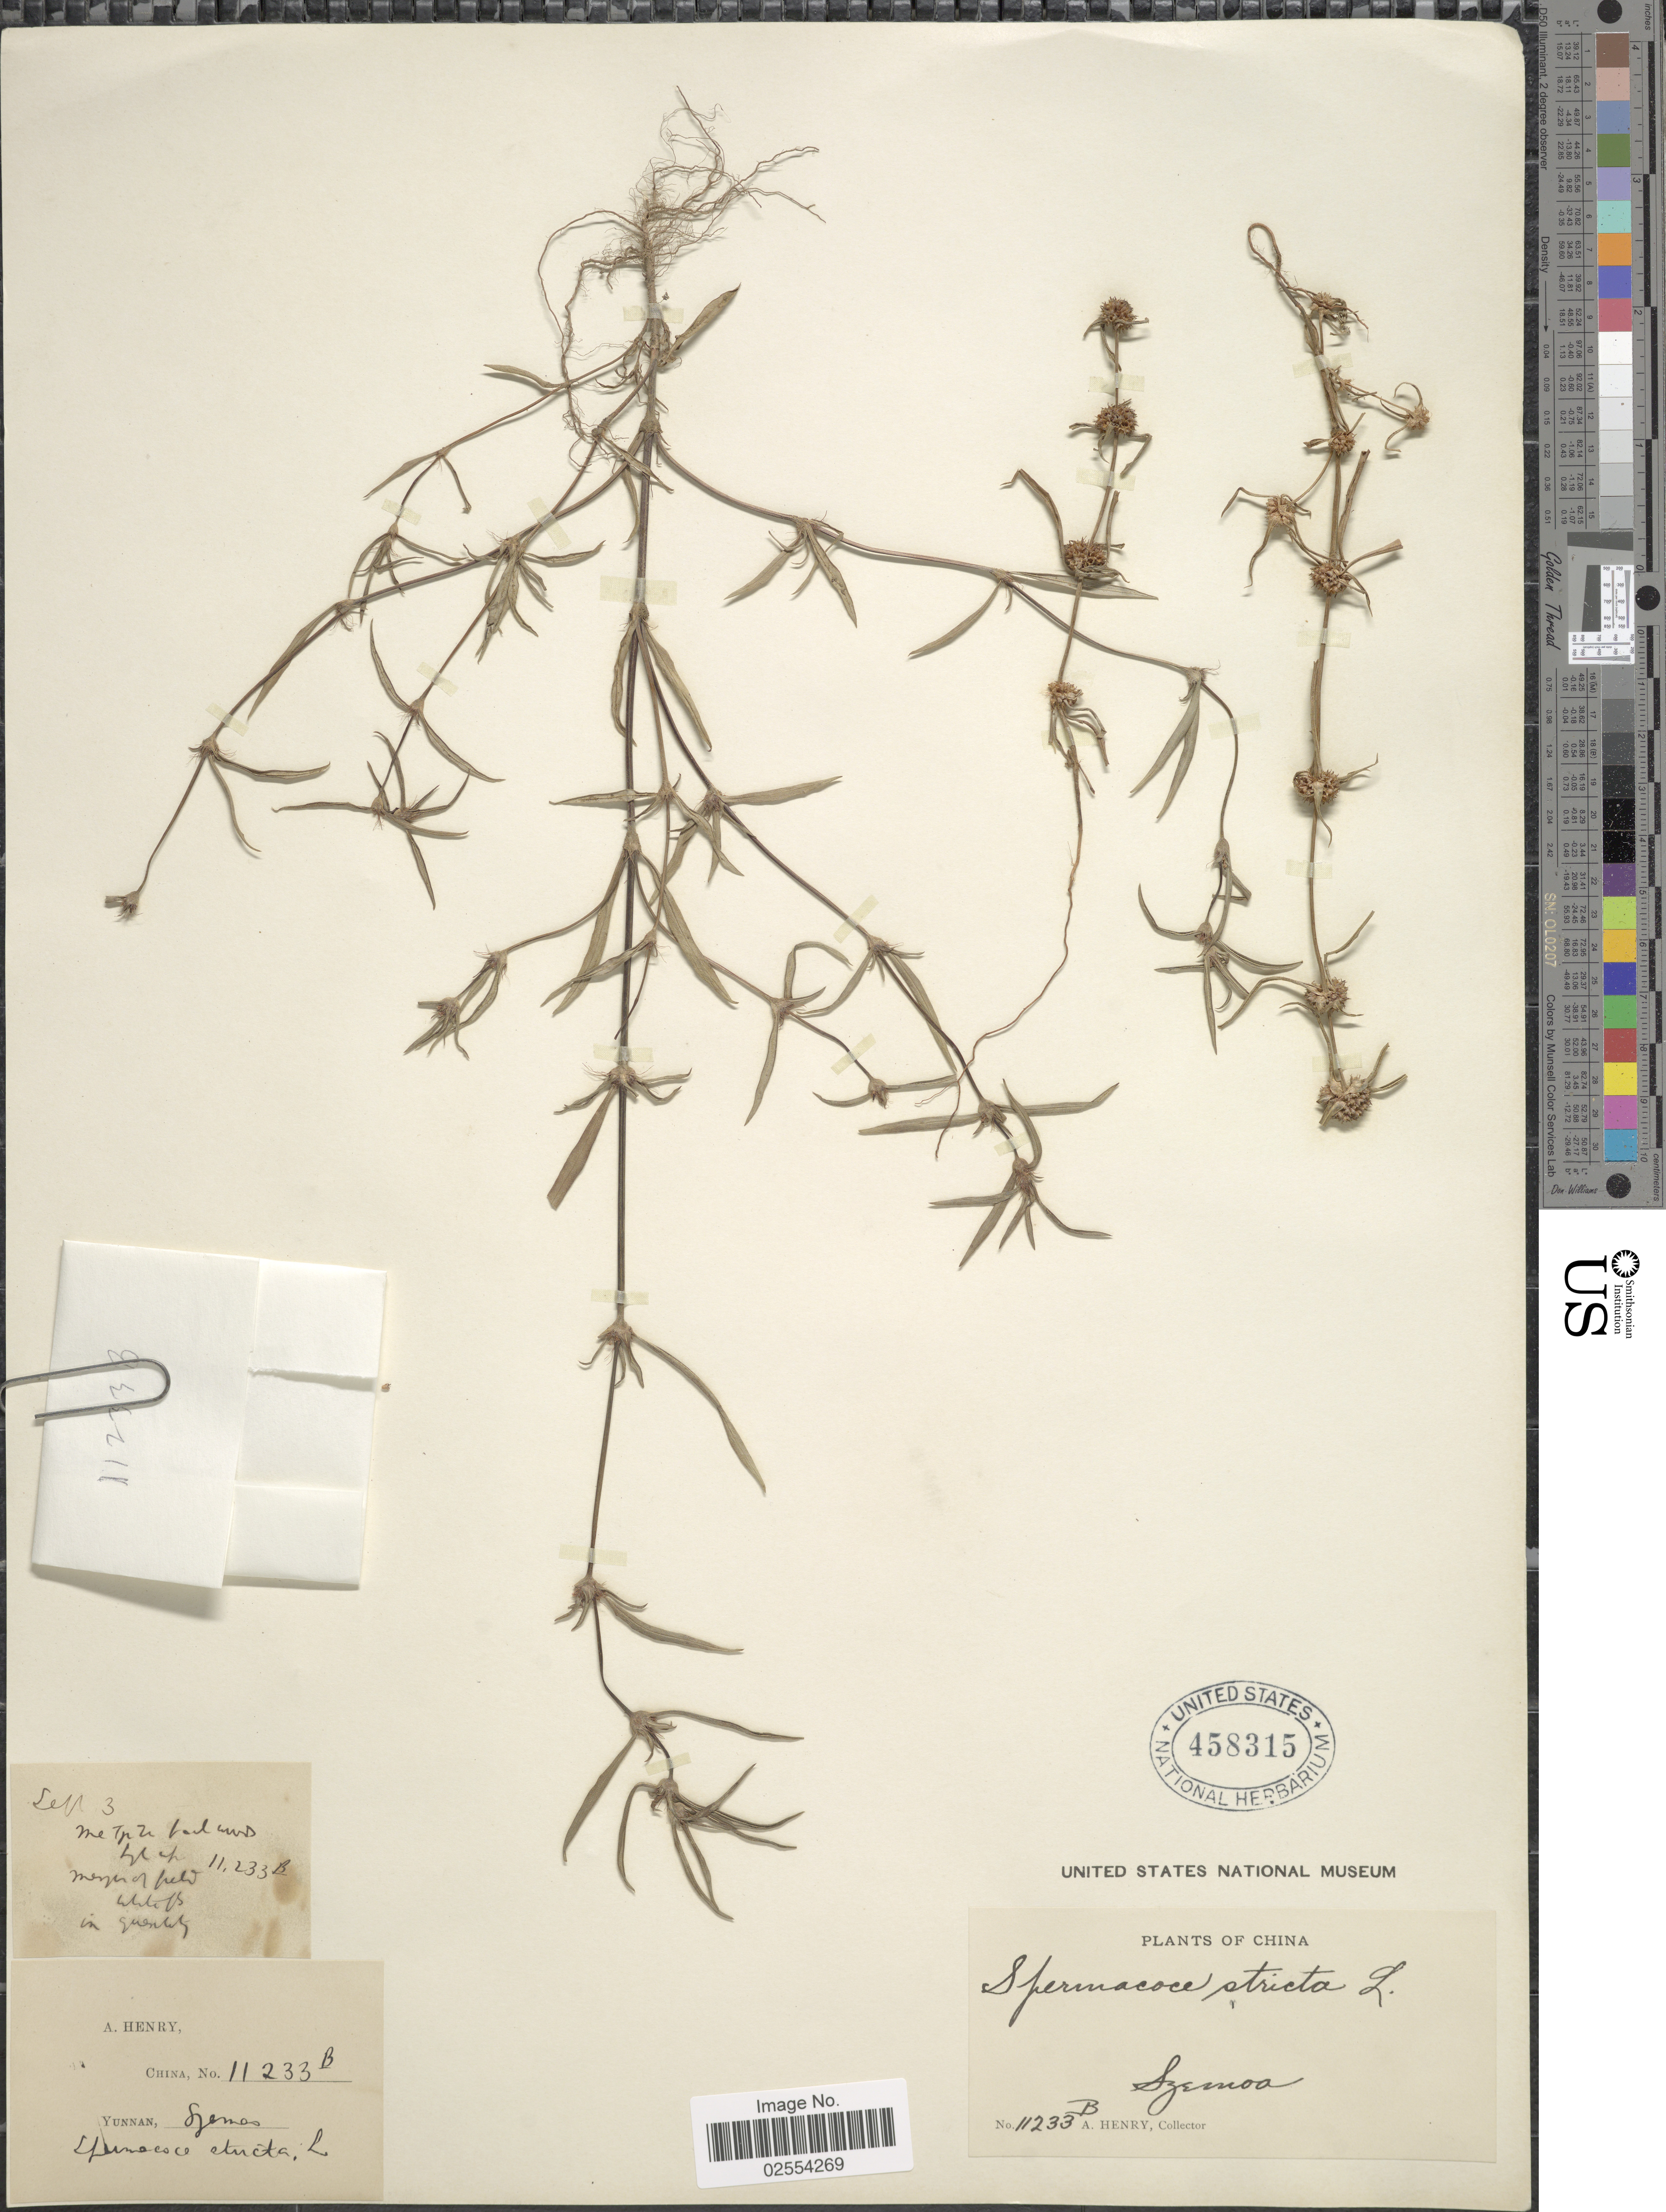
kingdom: Plantae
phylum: Tracheophyta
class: Magnoliopsida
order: Gentianales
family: Rubiaceae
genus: Spermacoce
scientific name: Spermacoce stricta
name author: L. f.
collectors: A. Henry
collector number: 11233 B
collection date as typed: Transcribed d/m/y: /9/3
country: China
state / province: Yunnan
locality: Szemoa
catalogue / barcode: US 458315